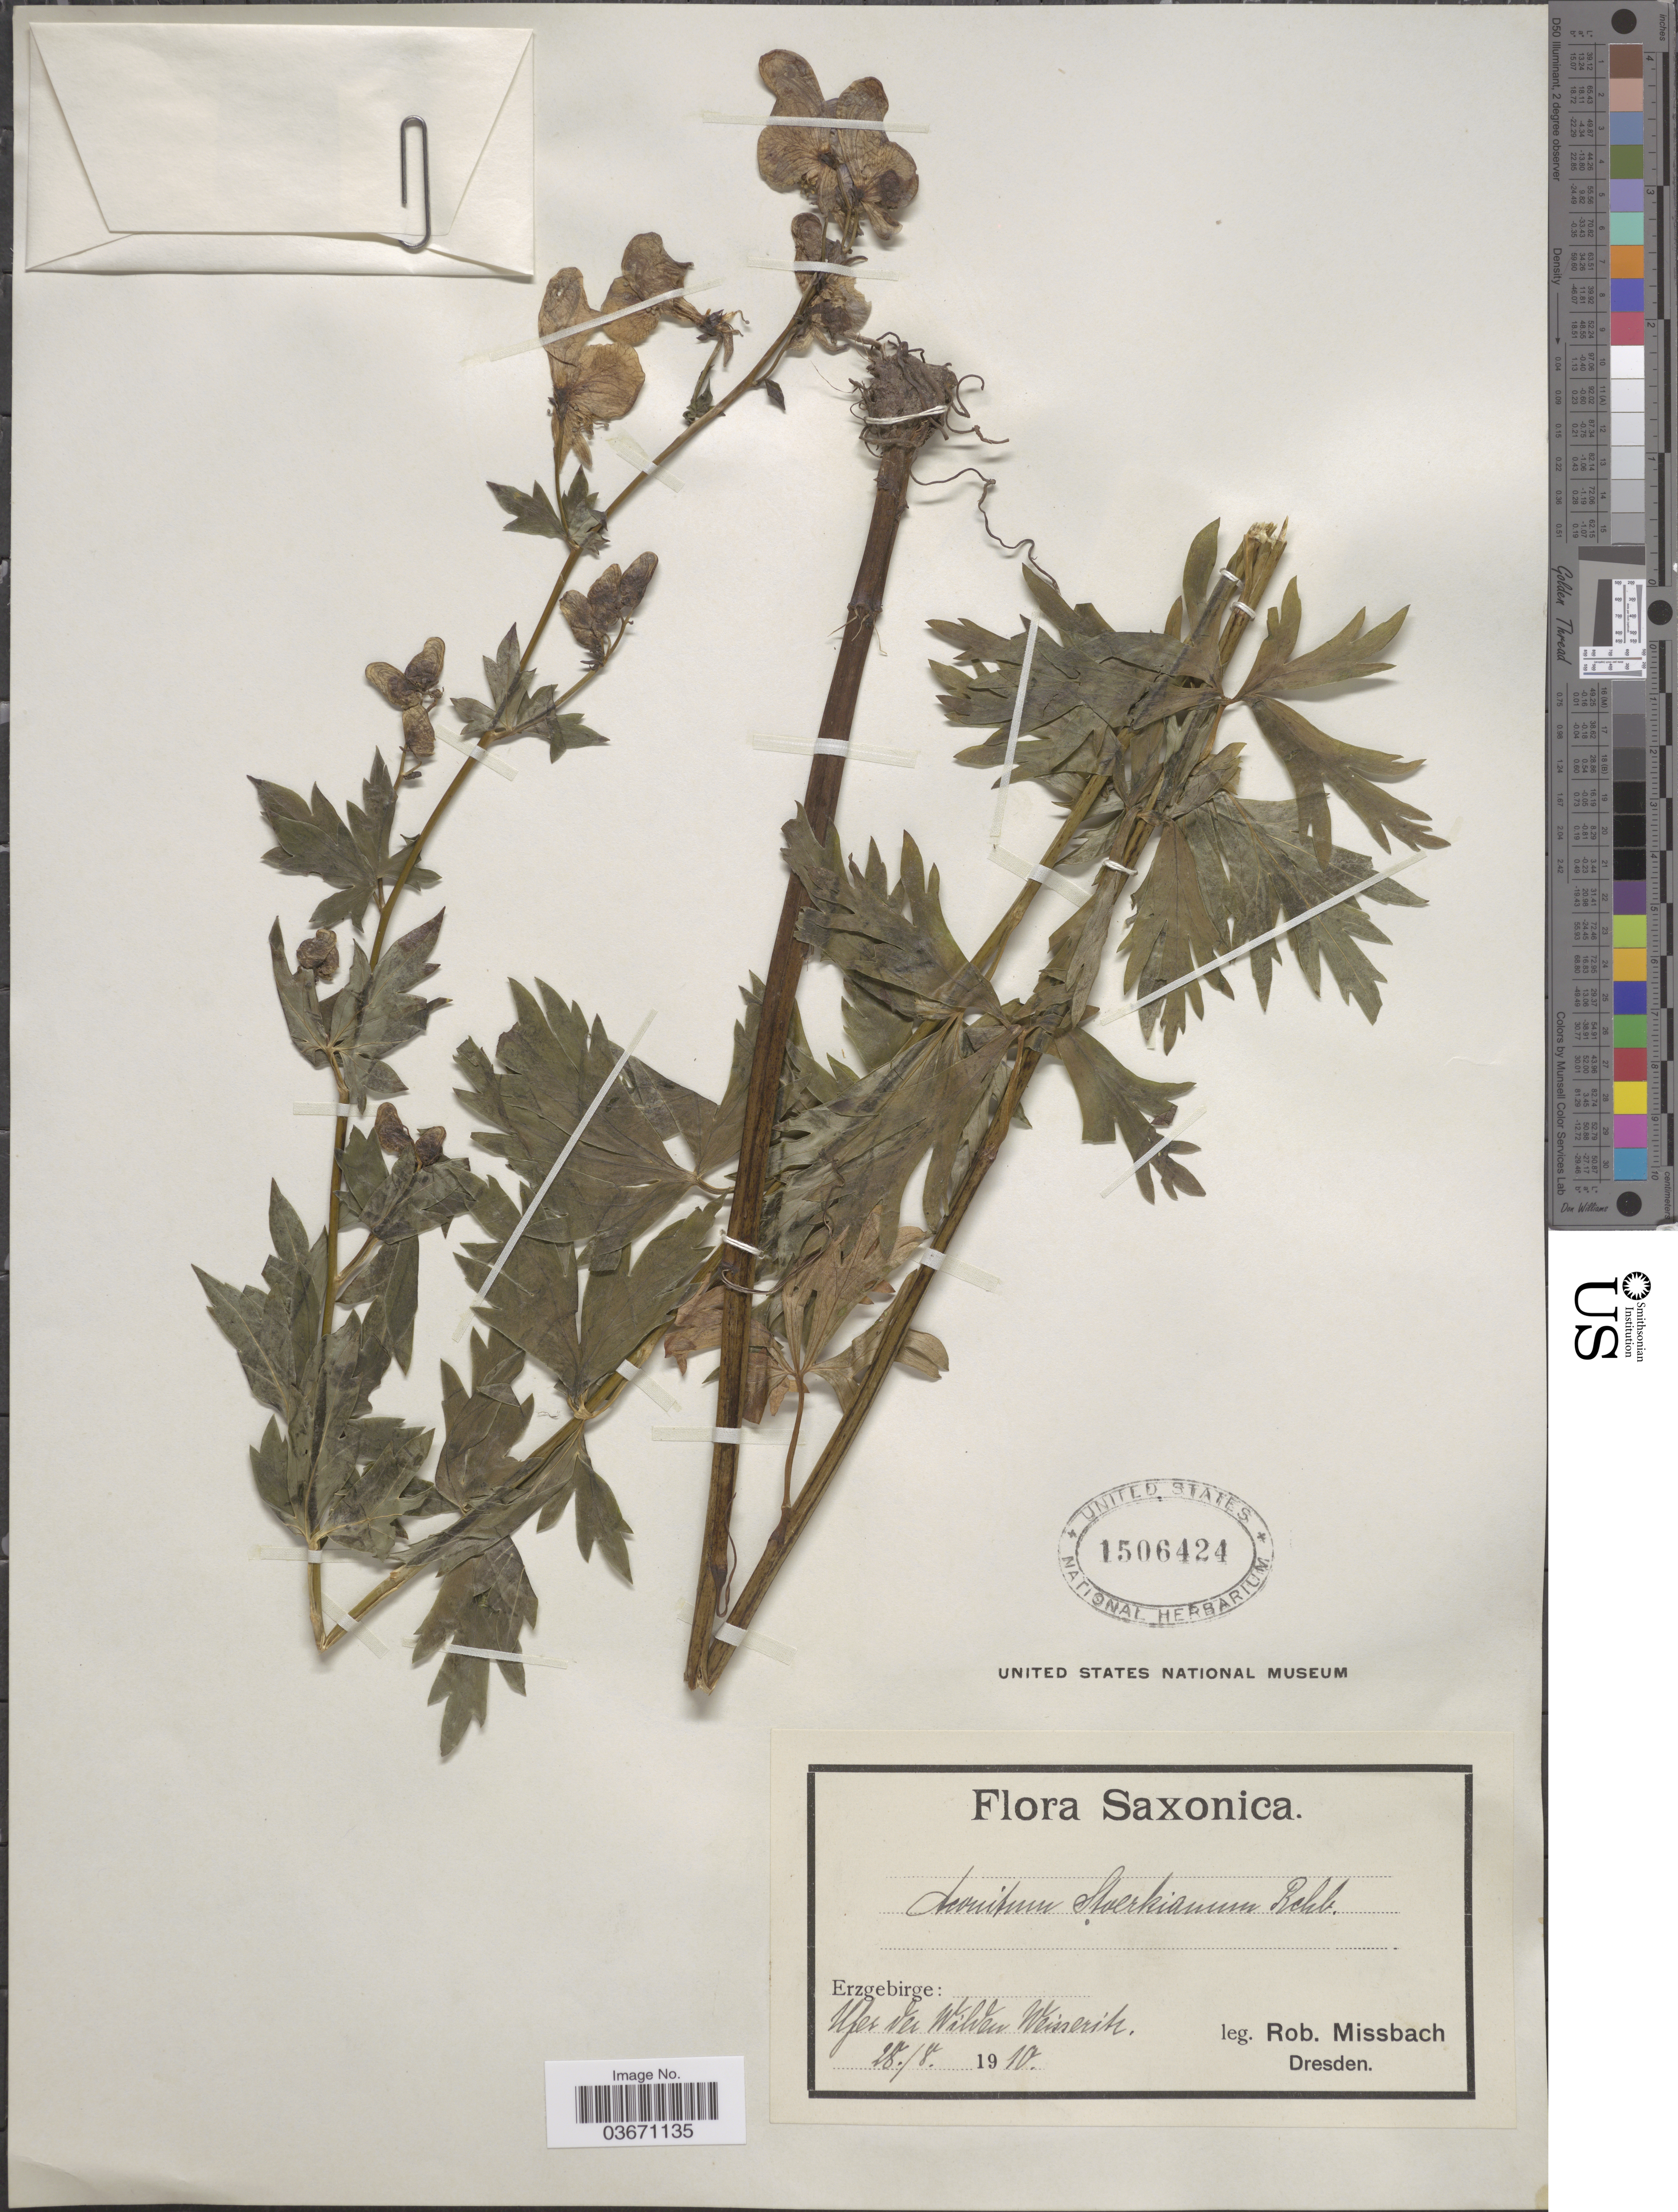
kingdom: Plantae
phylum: Tracheophyta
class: Magnoliopsida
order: Ranunculales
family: Ranunculaceae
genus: Aconitum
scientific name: Aconitum x stoerkianum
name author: Rchb.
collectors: R. Missbach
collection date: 1910-08-28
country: Germany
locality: Saxonica. Erzgebirge: Ufer Ver Wildan Weisserik.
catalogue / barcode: US 1506424